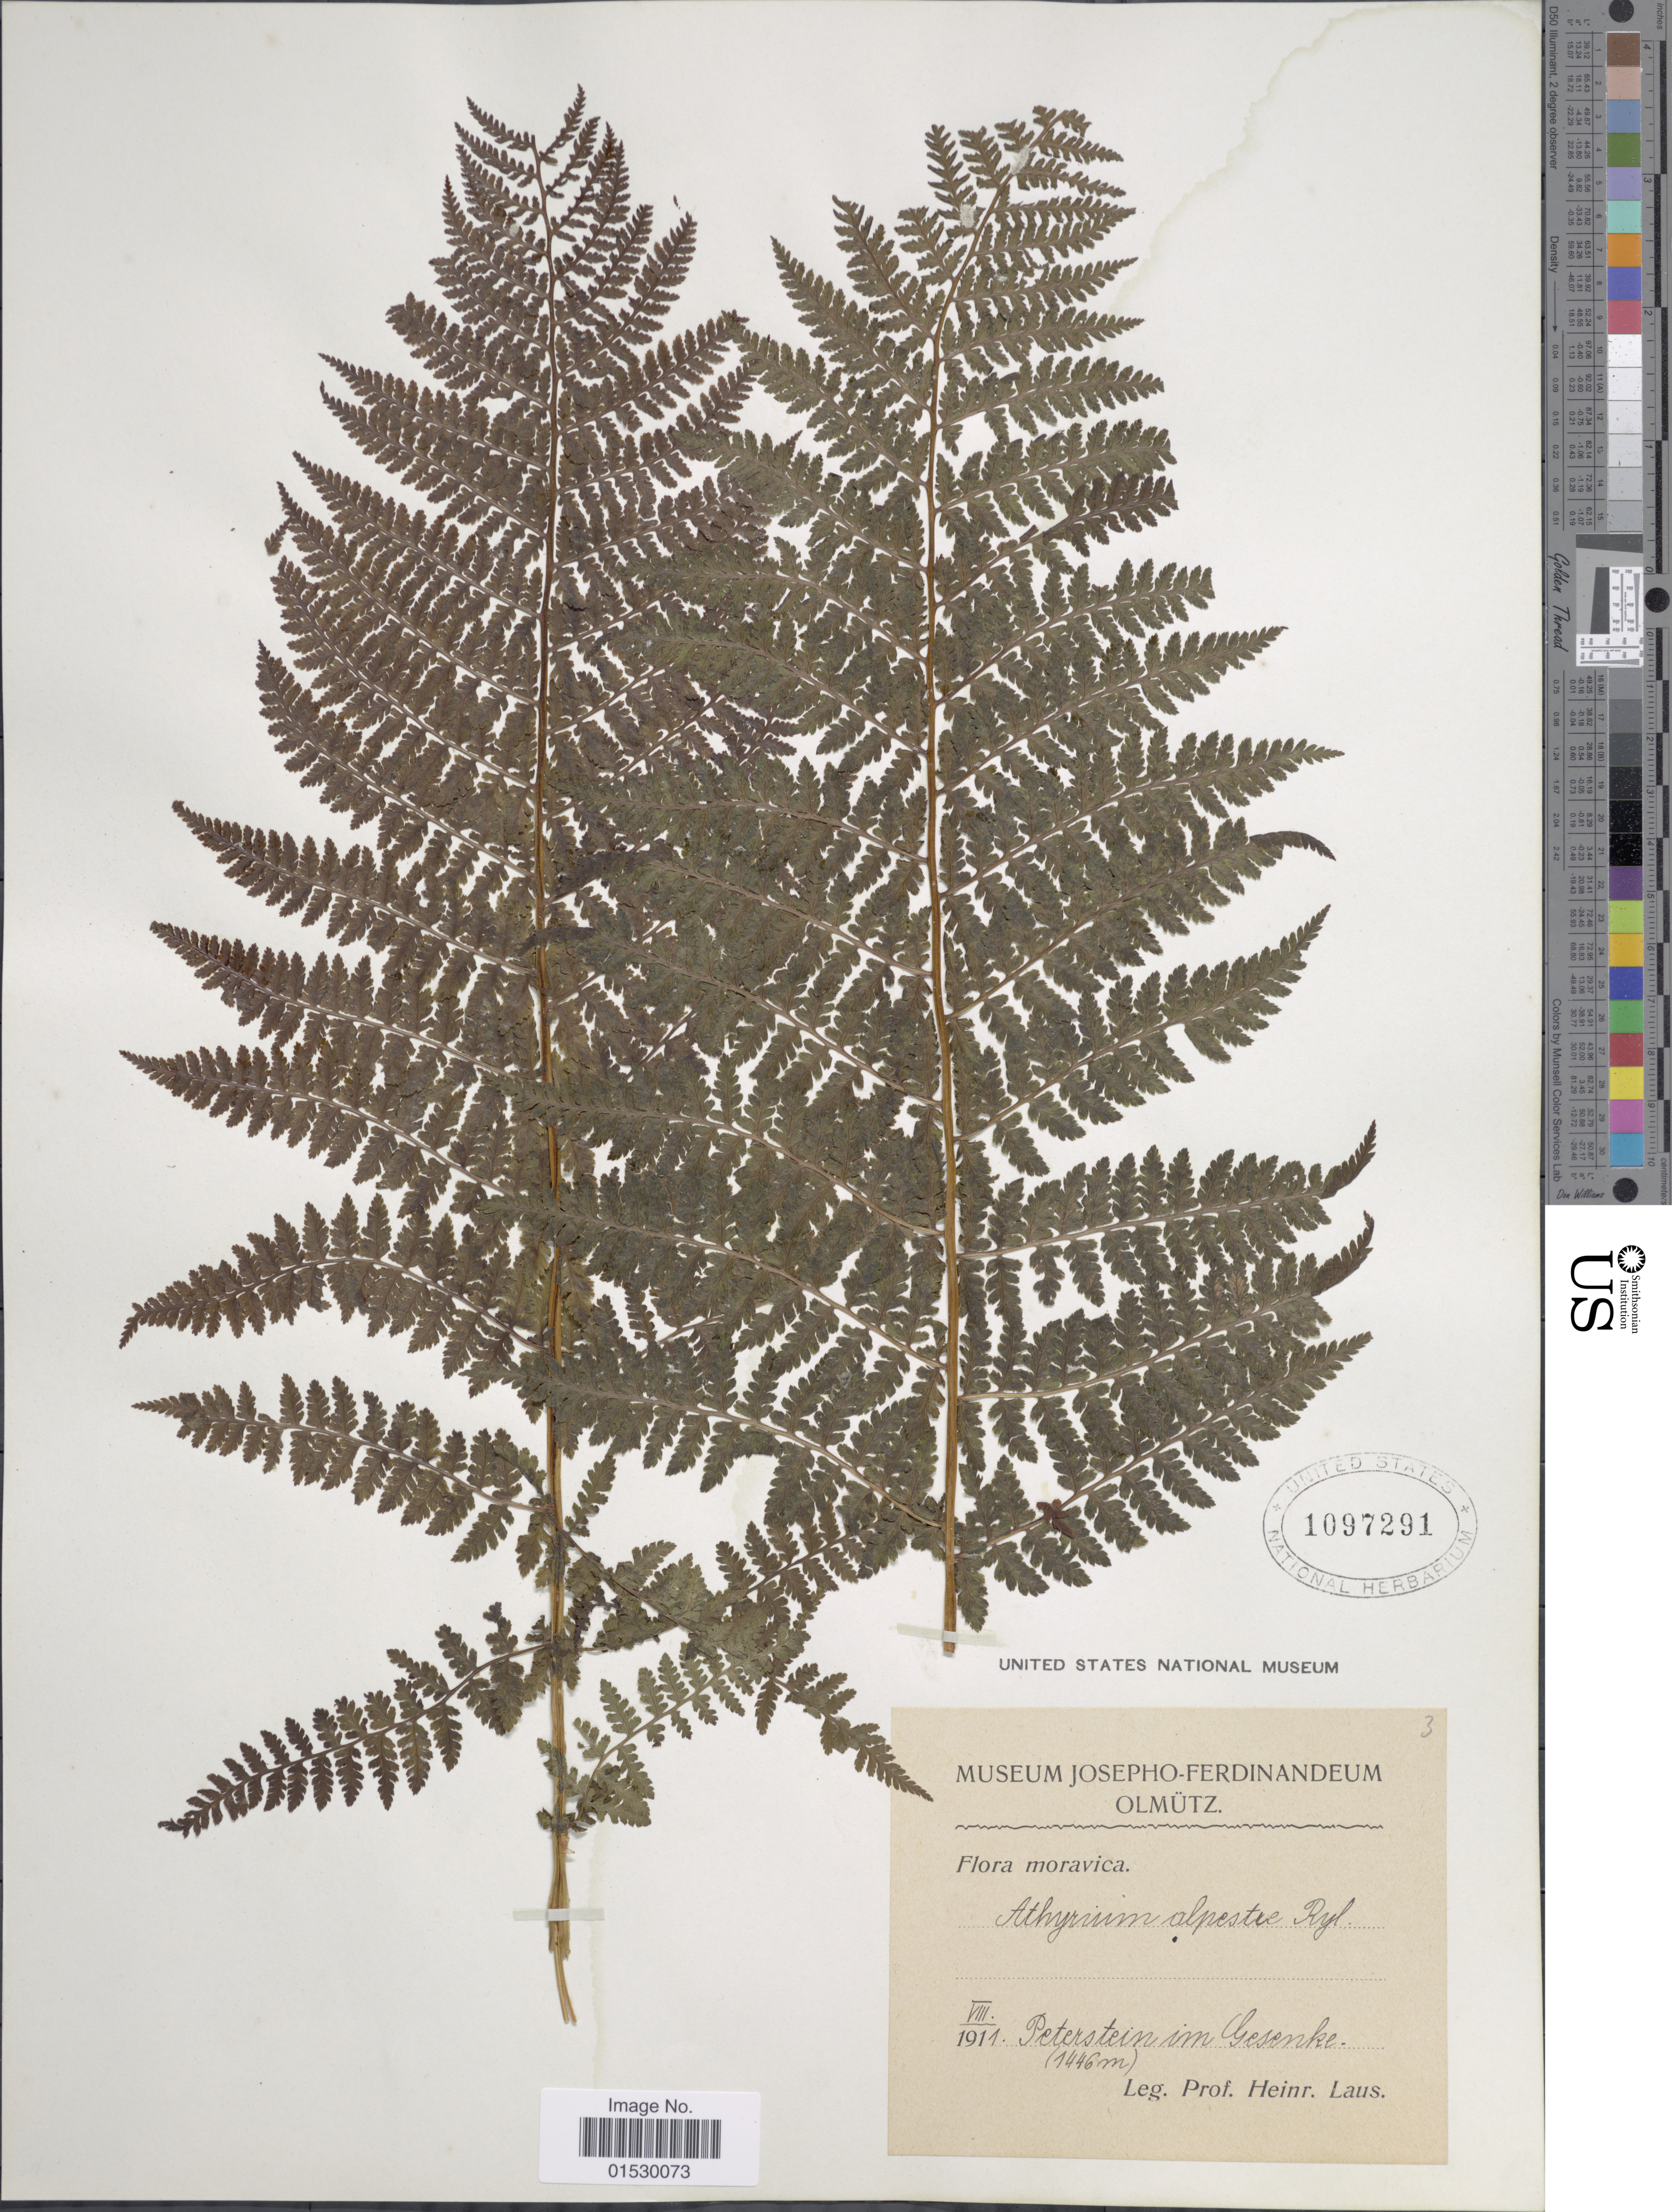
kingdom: Plantae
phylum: Tracheophyta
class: Polypodiopsida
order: Polypodiales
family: Athyriaceae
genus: Athyrium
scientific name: Athyrium alpestre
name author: (Hoppe) Rylands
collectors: H. Laus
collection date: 1911-08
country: Czechia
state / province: Moravian-Silesian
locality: Flora moravica, Peterstein m Gesenke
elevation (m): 1446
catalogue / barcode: US 1097291